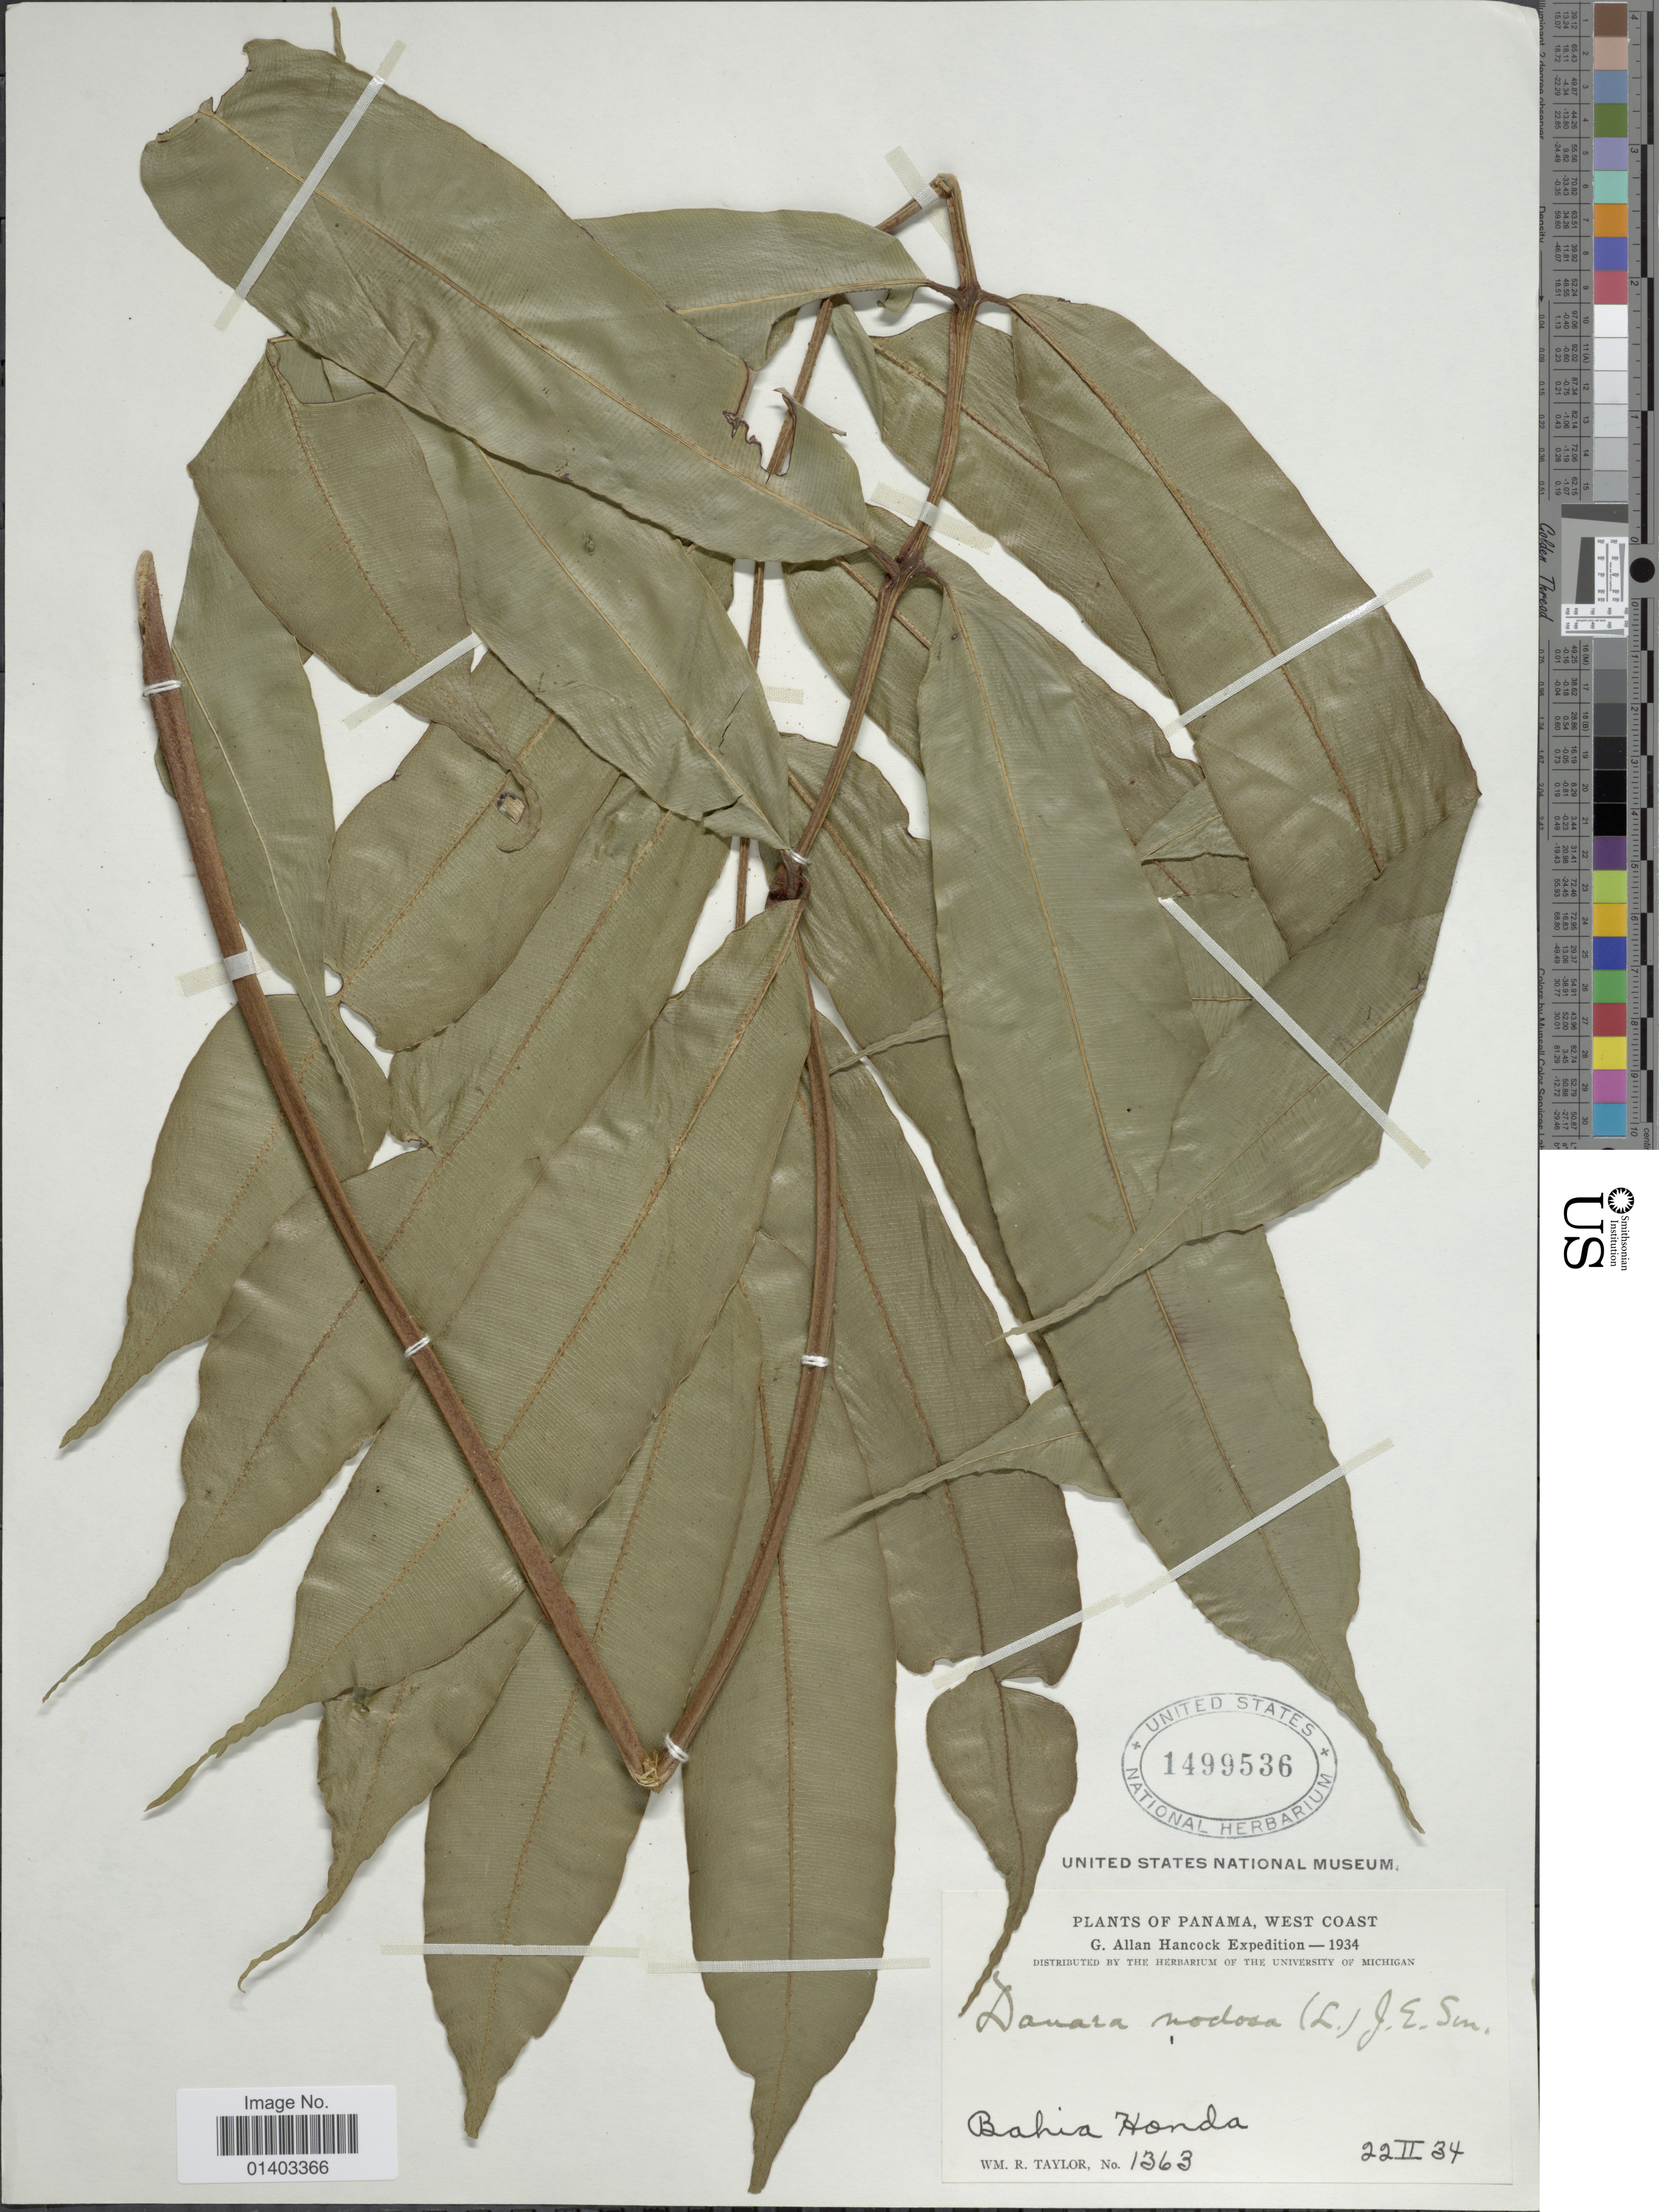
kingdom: Plantae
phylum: Tracheophyta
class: Polypodiopsida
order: Marattiales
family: Marattiaceae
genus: Danaea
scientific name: Danaea nodosa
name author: (L.) Sm.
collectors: W. R. Taylor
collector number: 1363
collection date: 1934-02-22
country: Panama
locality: West Coast, Bahia Honda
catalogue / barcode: US 1499536